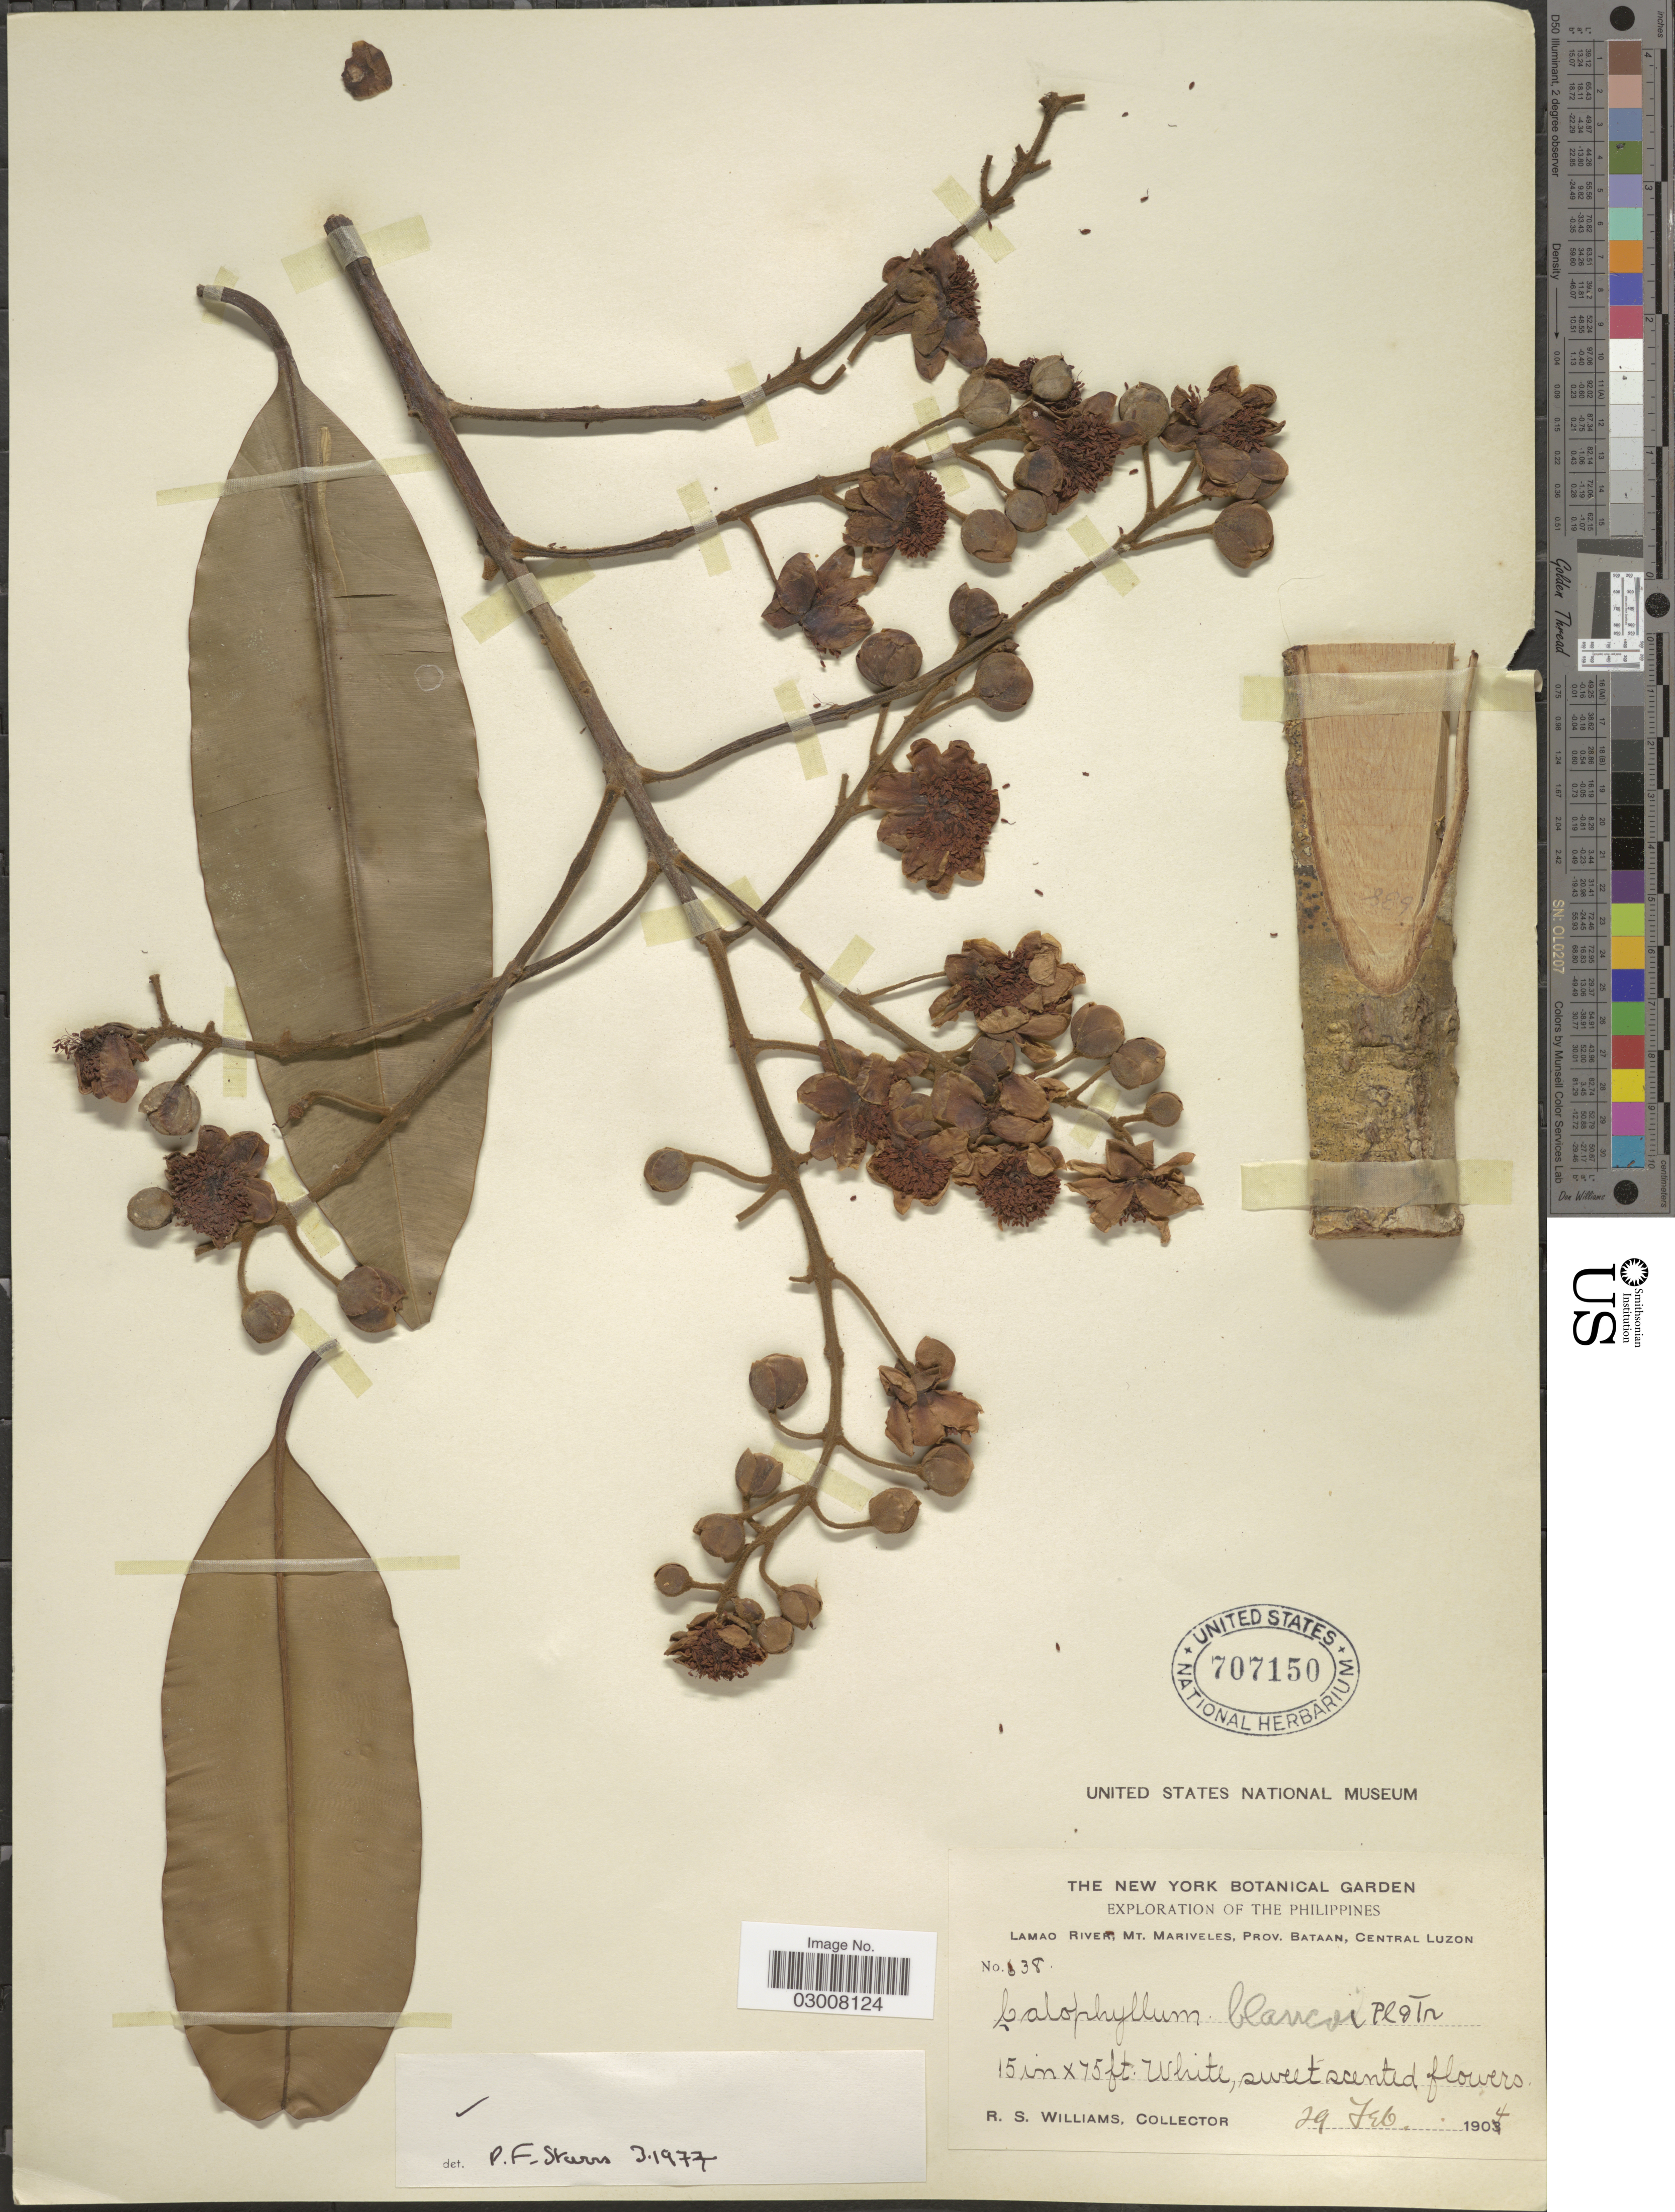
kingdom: Plantae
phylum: Tracheophyta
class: Magnoliopsida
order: Malpighiales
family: Calophyllaceae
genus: Calophyllum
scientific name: Calophyllum blancoi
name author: Planch. & Triana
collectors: R. S. Williams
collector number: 638*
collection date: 1904-02-29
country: Philippines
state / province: Central Luzon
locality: Lamao River, Mt. Mariveles, Prov. Bataan, Central Luzon.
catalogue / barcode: US 707150